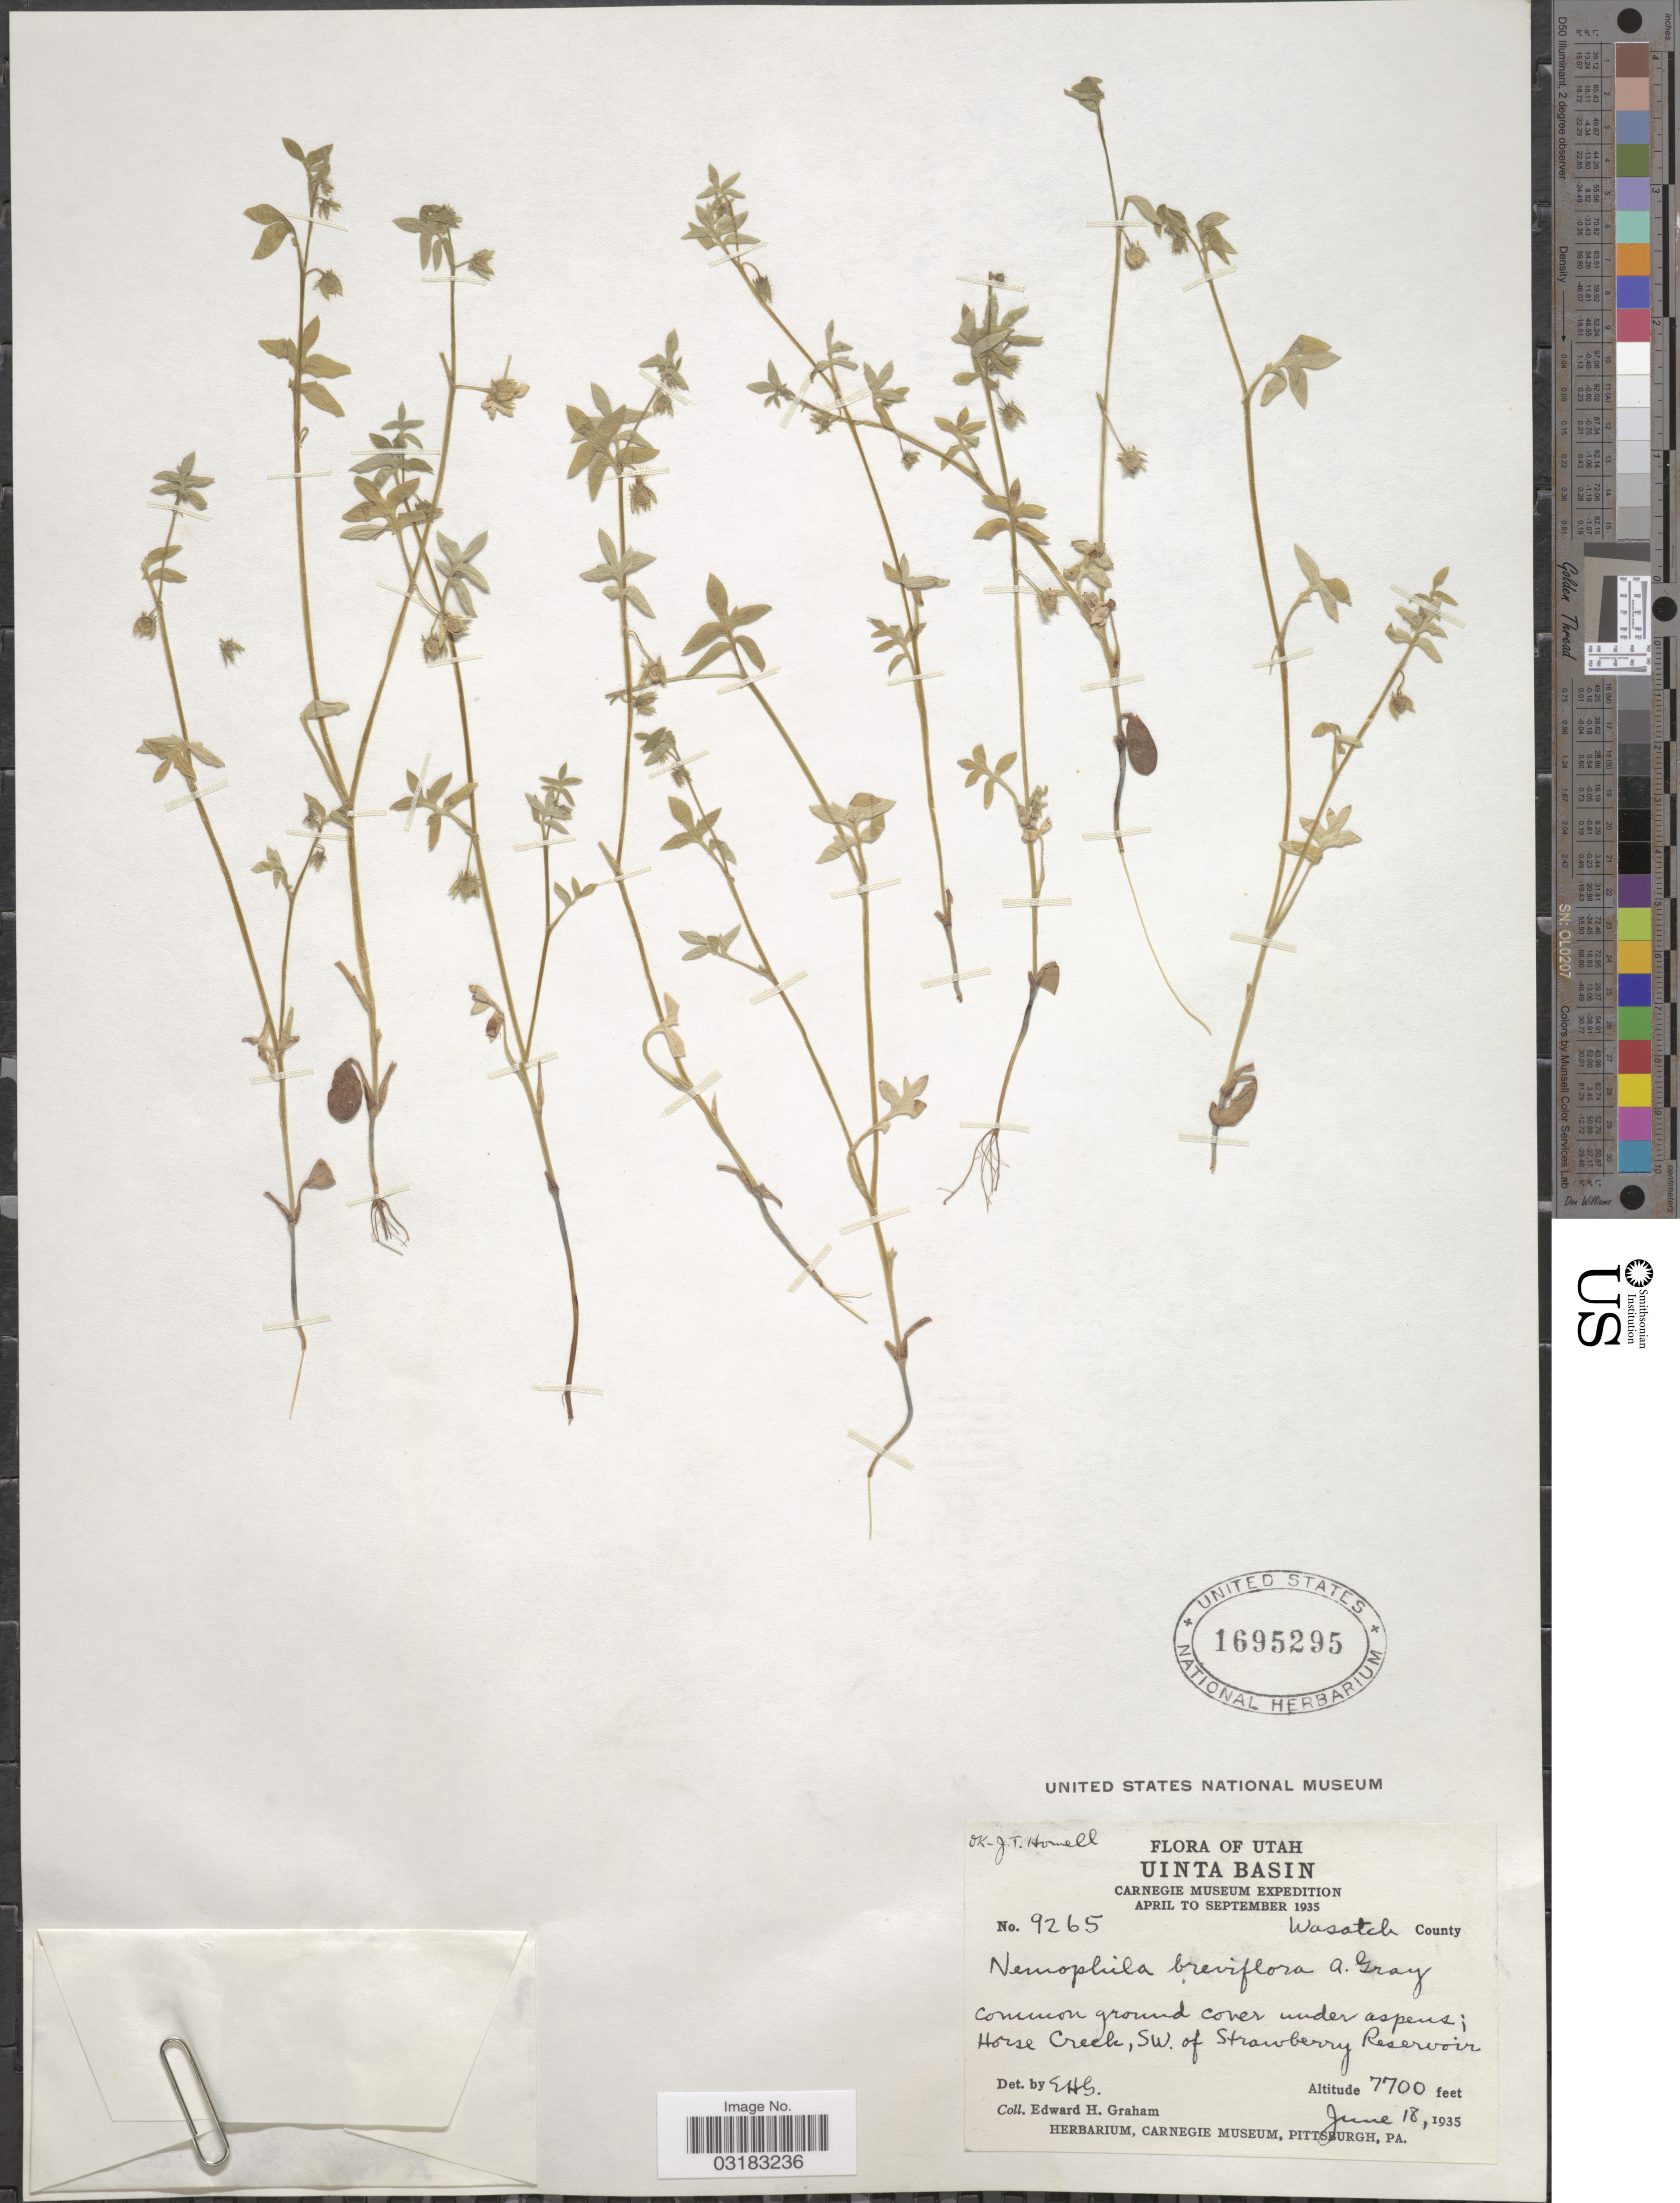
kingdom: Plantae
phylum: Tracheophyta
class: Magnoliopsida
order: Boraginales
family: Hydrophyllaceae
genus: Nemophila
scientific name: Nemophila breviflora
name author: A. Gray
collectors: E. H. Graham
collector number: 9265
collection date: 1935-06-18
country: United States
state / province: Utah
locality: Uinta Basin. Wasatch County. Horse Creek, SW. of Strawberry Reservoir.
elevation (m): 2347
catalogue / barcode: US 1695295